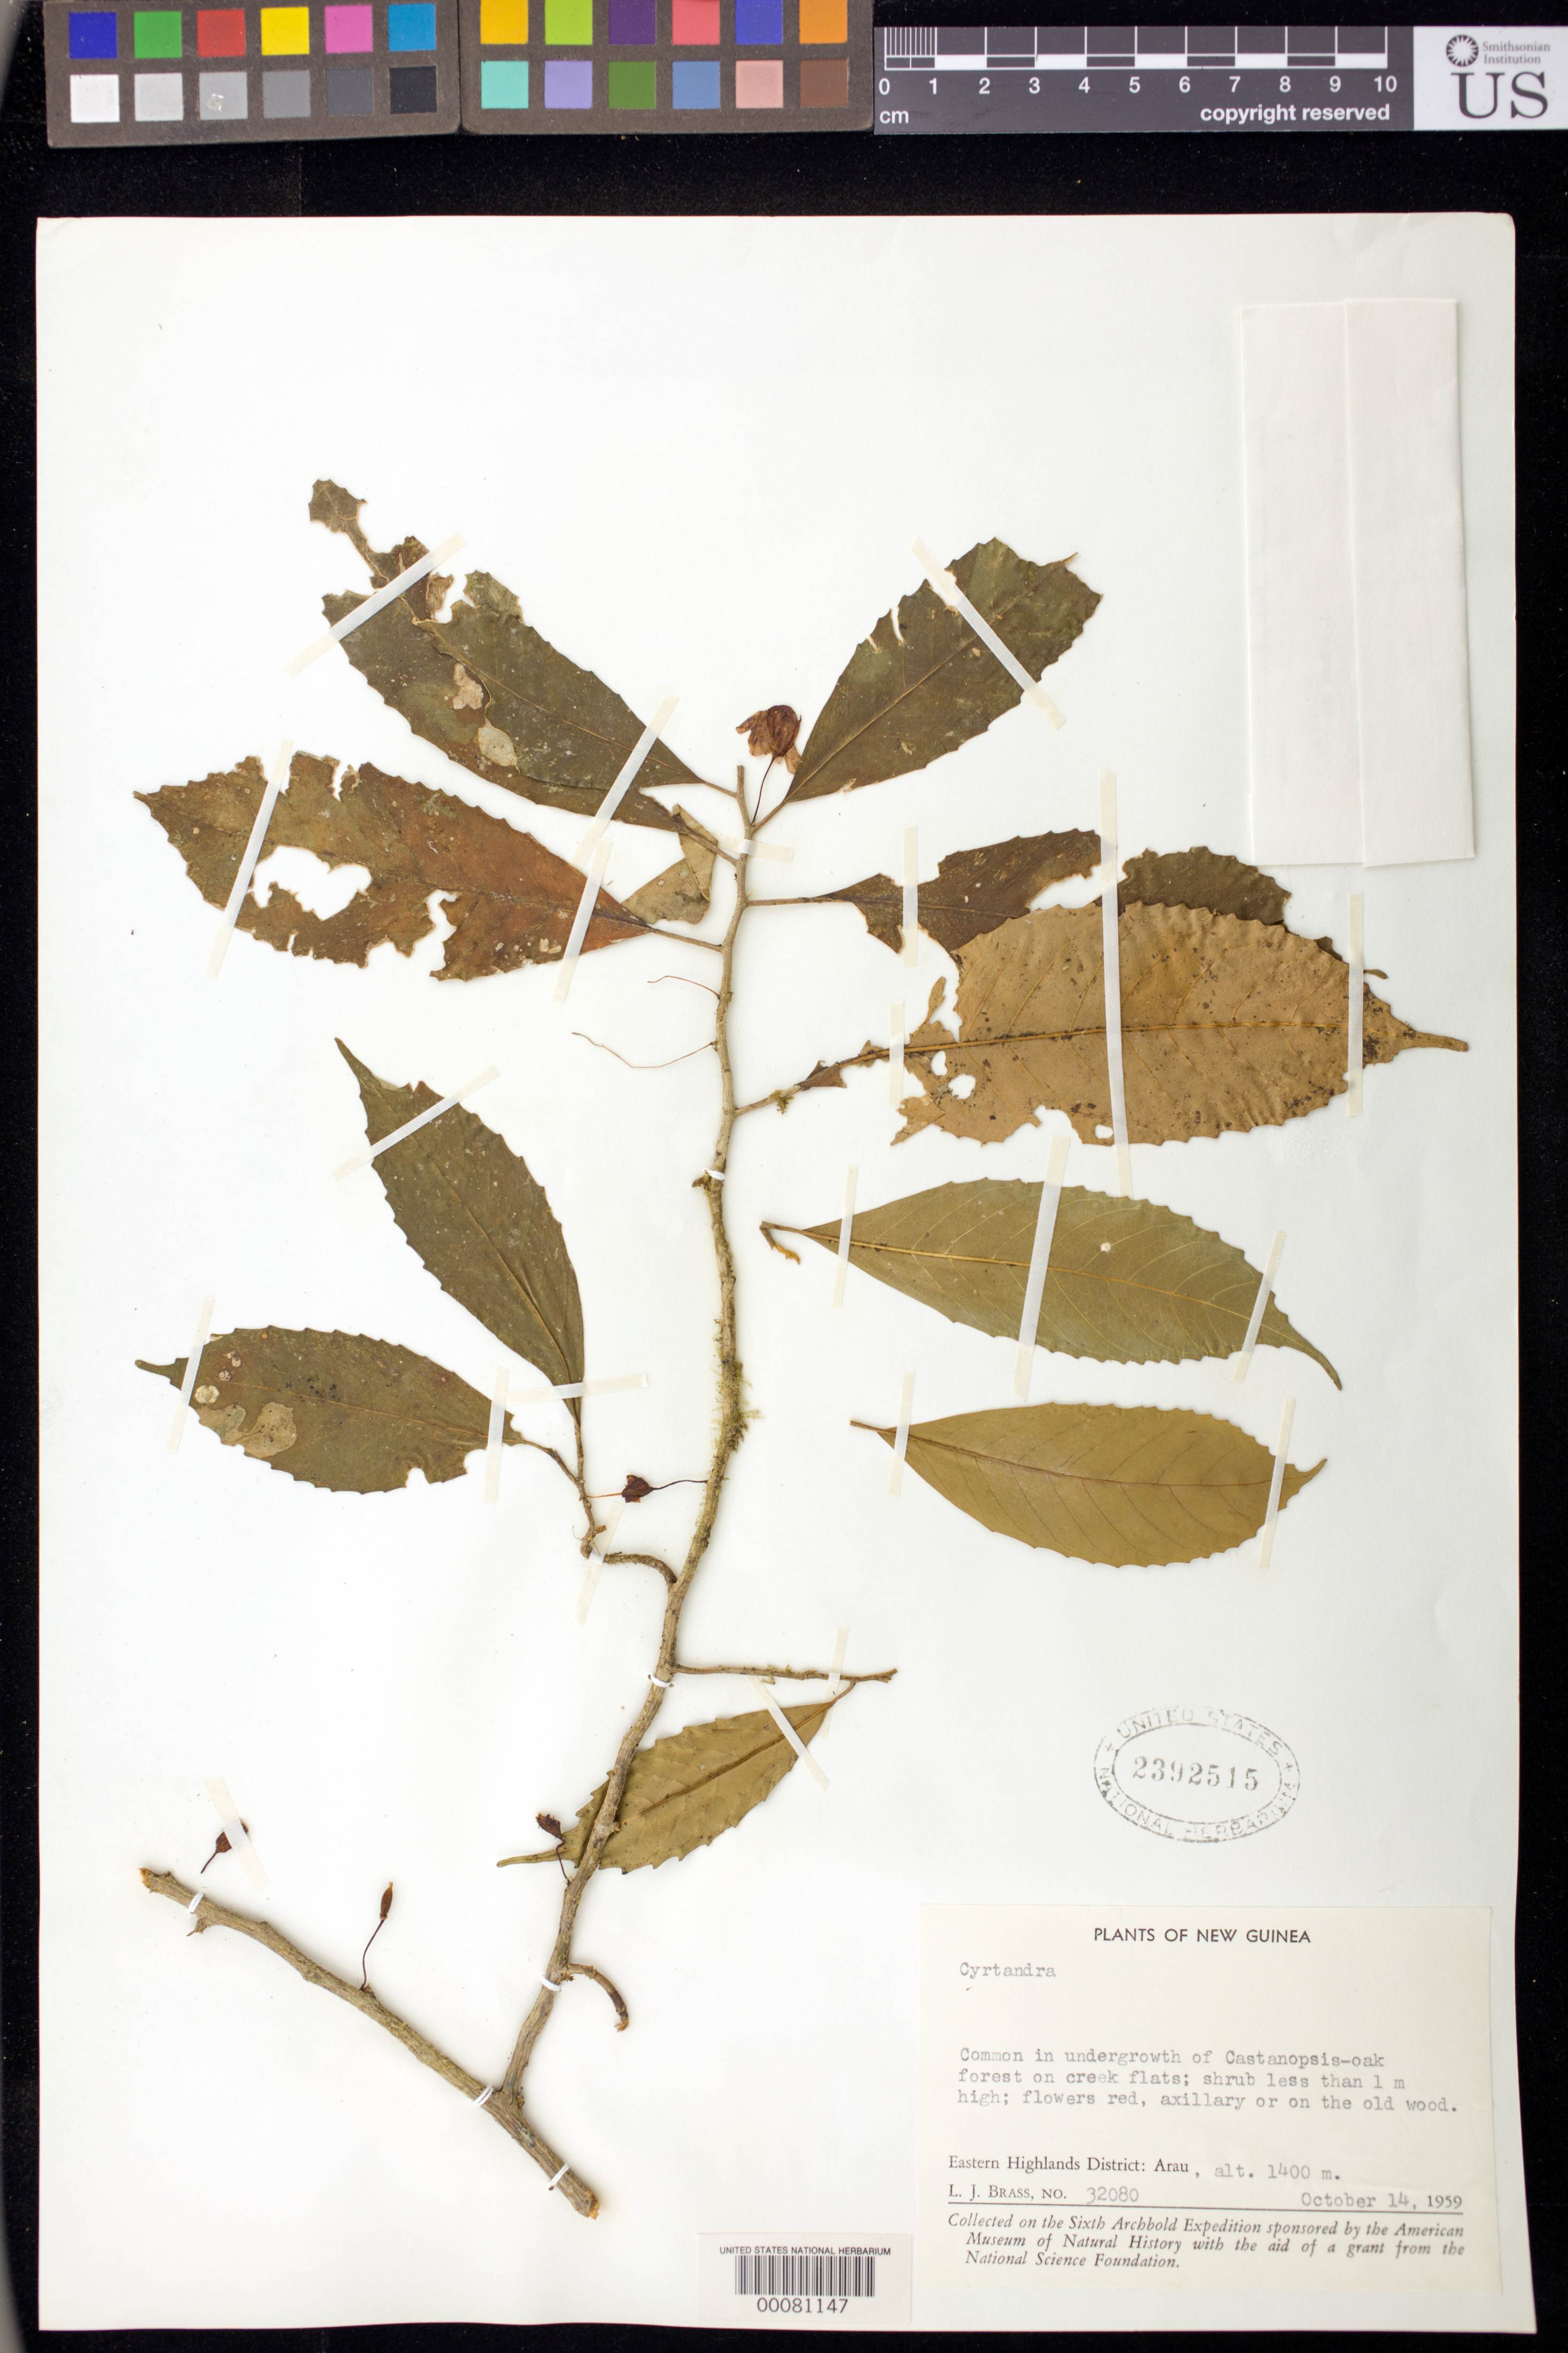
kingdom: Plantae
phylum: Tracheophyta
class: Magnoliopsida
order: Lamiales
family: Gesneriaceae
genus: Cyrtandra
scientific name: Cyrtandra sp.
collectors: L. J. Brass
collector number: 32080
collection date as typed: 14 Oct 1959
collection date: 1959-10-14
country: Papua New Guinea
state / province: Eastern Highlands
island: New Guinea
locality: Eastern highlands dist., Arau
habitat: Common in undergrowth of castanopsis-oak forest on creek flats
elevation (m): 1400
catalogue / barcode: US 2392515